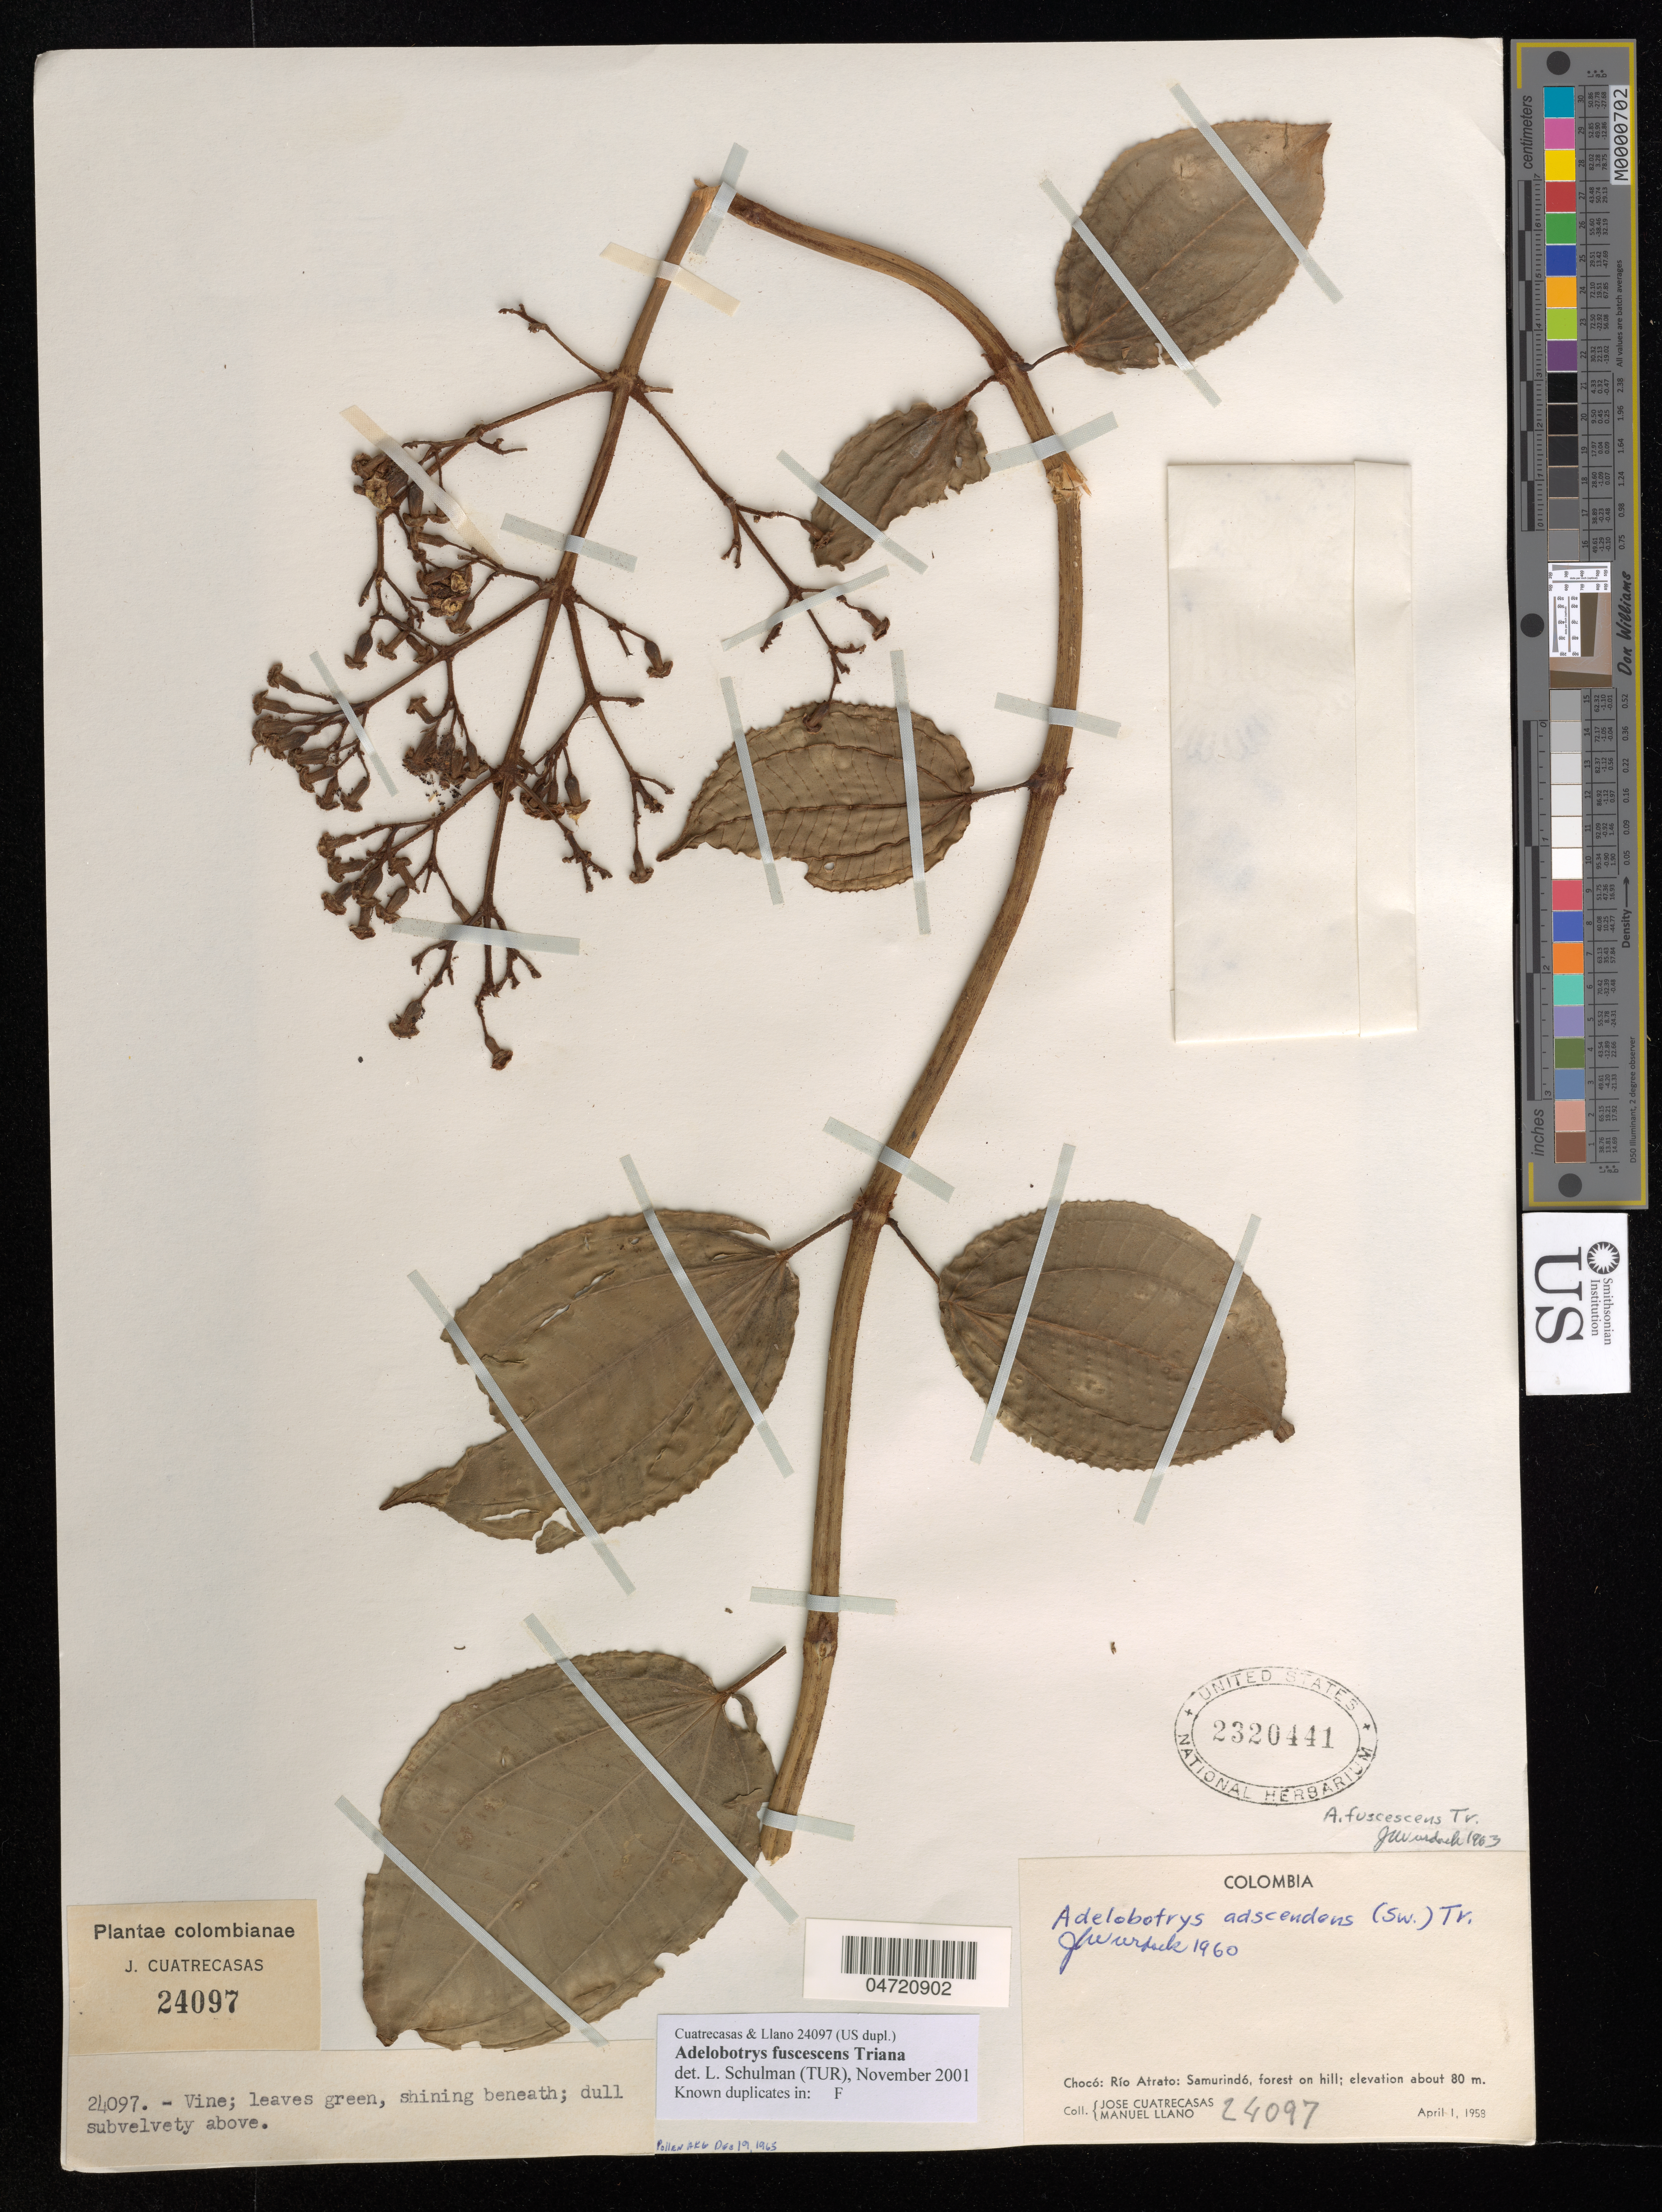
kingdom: Plantae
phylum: Tracheophyta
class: Magnoliopsida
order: Myrtales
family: Melastomataceae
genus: Adelobotrys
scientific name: Adelobotrys fuscescens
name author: Triana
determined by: Schulman, Leif, (TUR), University of Turku (FINLAND)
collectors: J. Cuatrecasas & M. Llano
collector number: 24097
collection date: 1958-04-01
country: Colombia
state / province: Chocó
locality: Río Atrato: Samurindó, forest on hill.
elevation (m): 80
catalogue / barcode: US 2320441